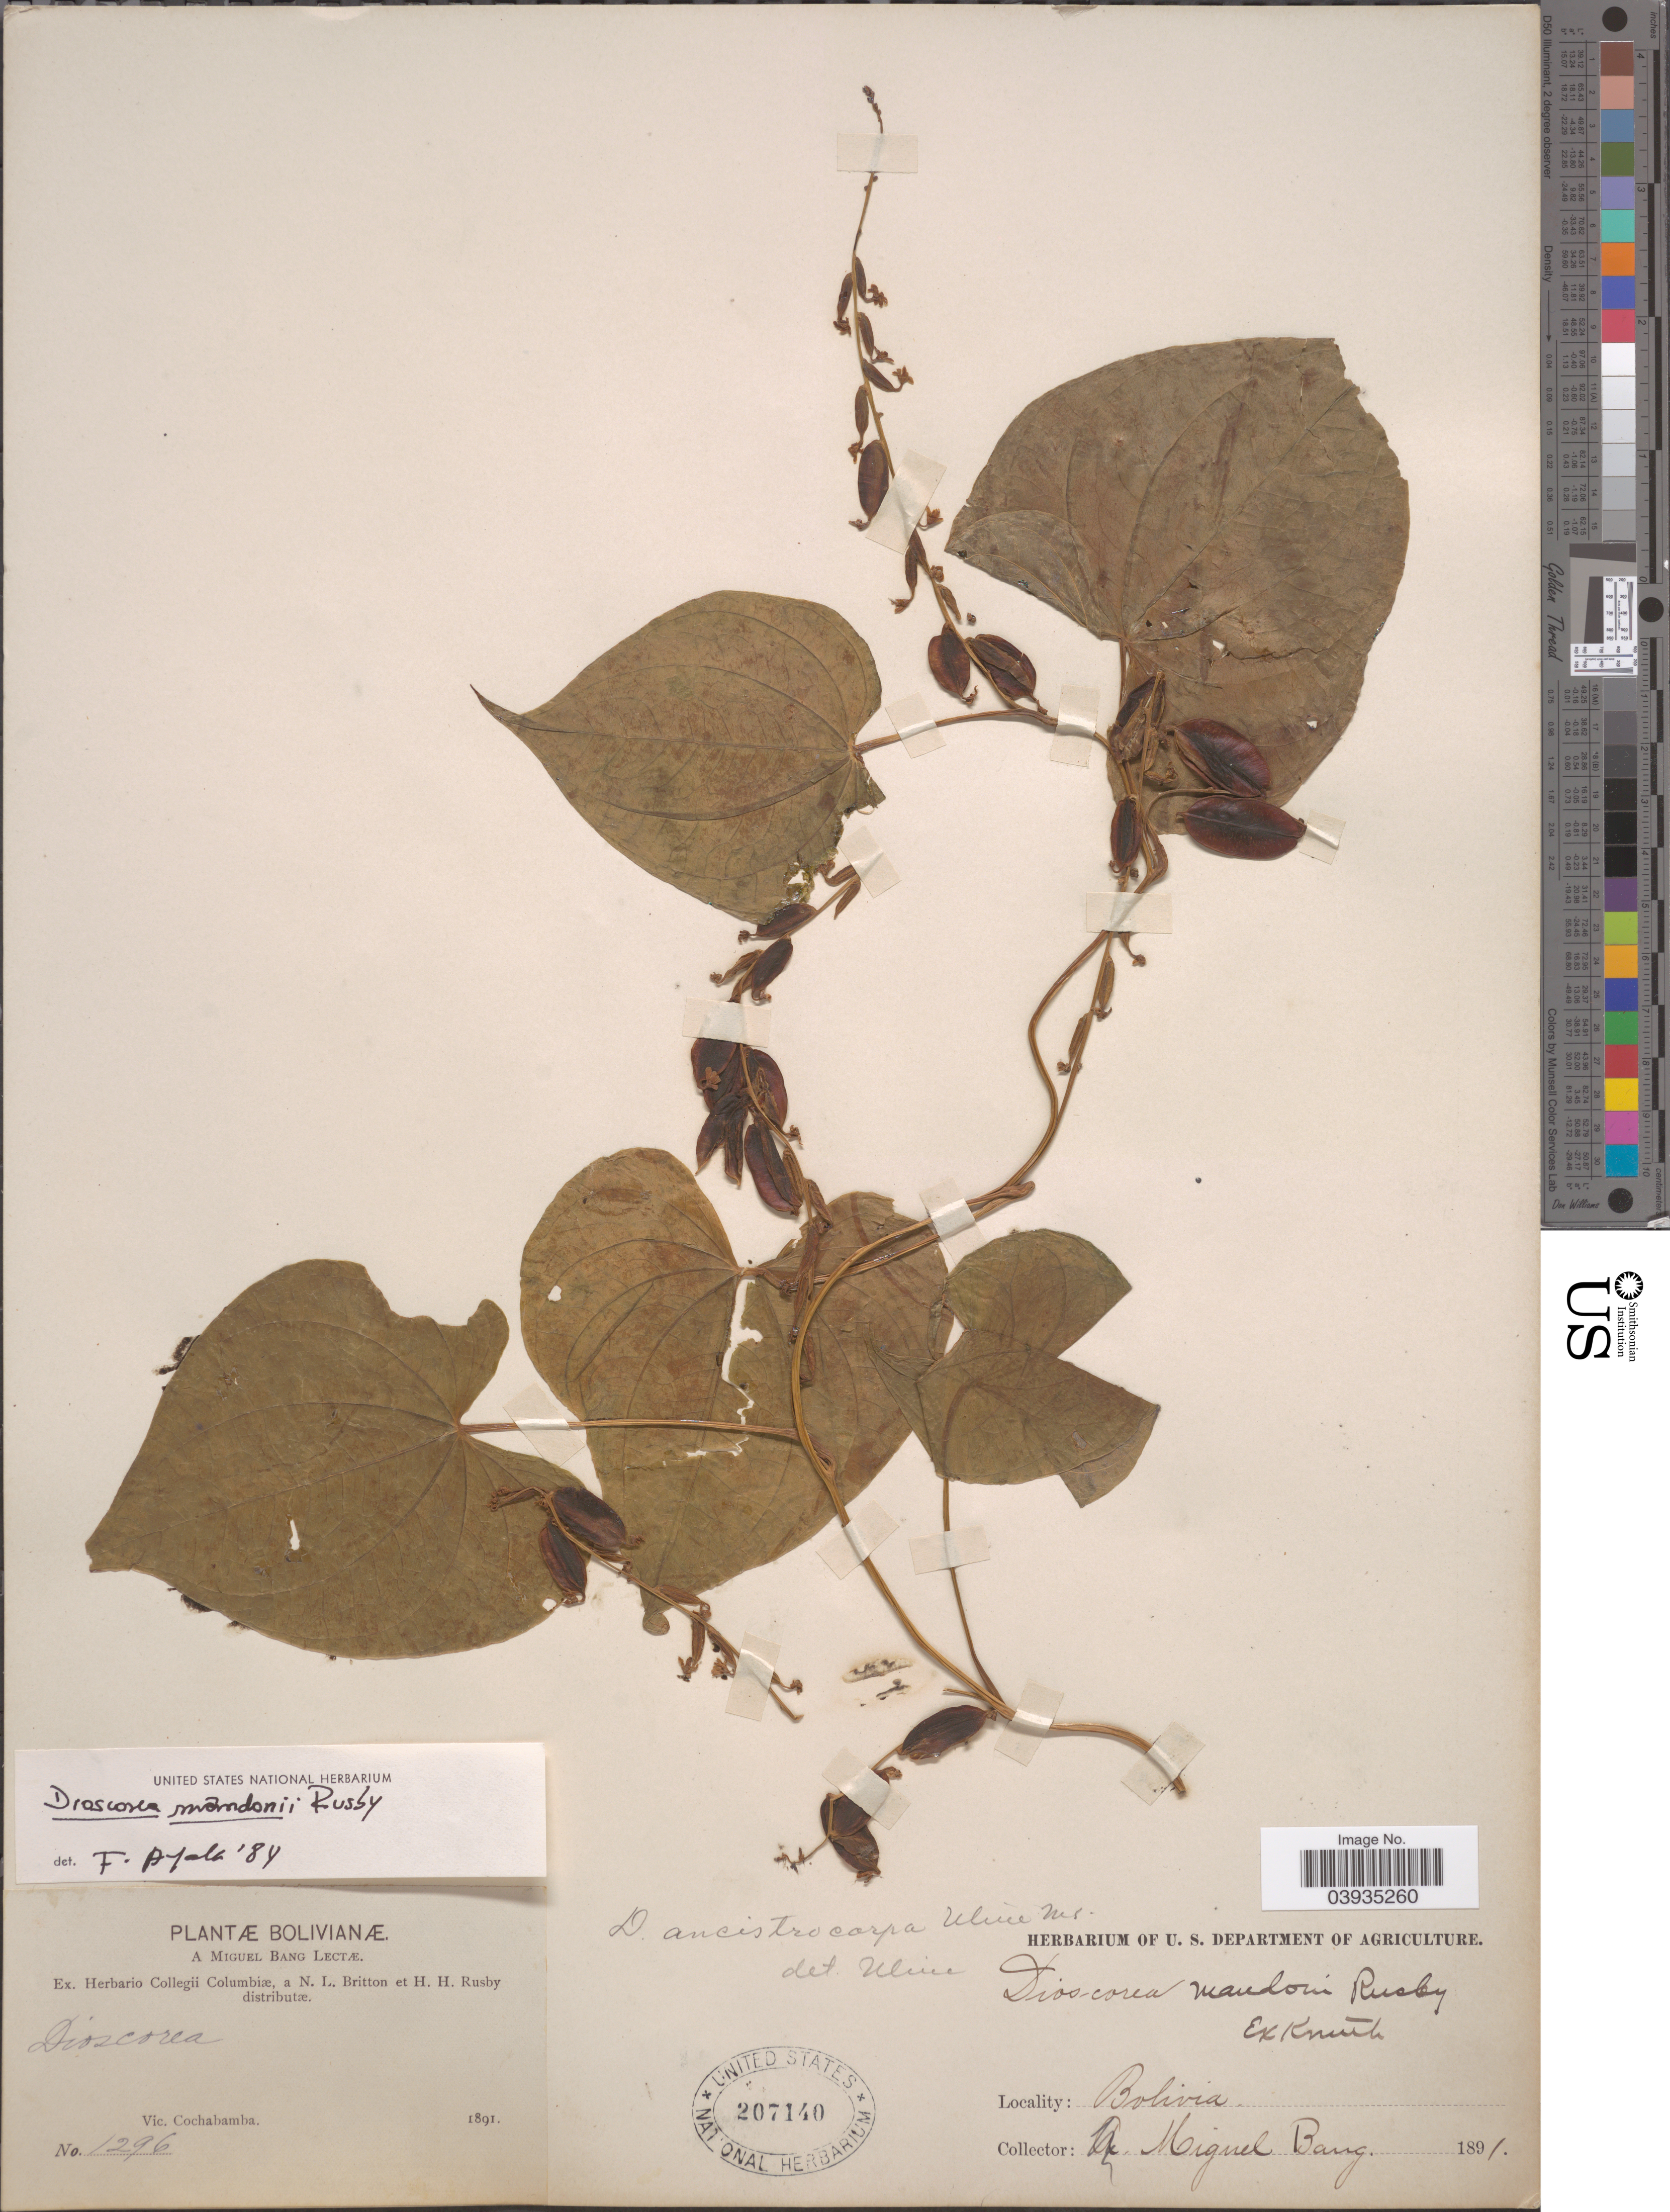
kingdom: Plantae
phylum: Tracheophyta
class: Liliopsida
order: Dioscoreales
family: Dioscoreaceae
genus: Dioscorea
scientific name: Dioscorea mandonii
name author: Rusby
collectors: M. Bang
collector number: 1296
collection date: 1891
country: Bolivia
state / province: Cochabamba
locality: Vic. Cochabamba.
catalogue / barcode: US 207140